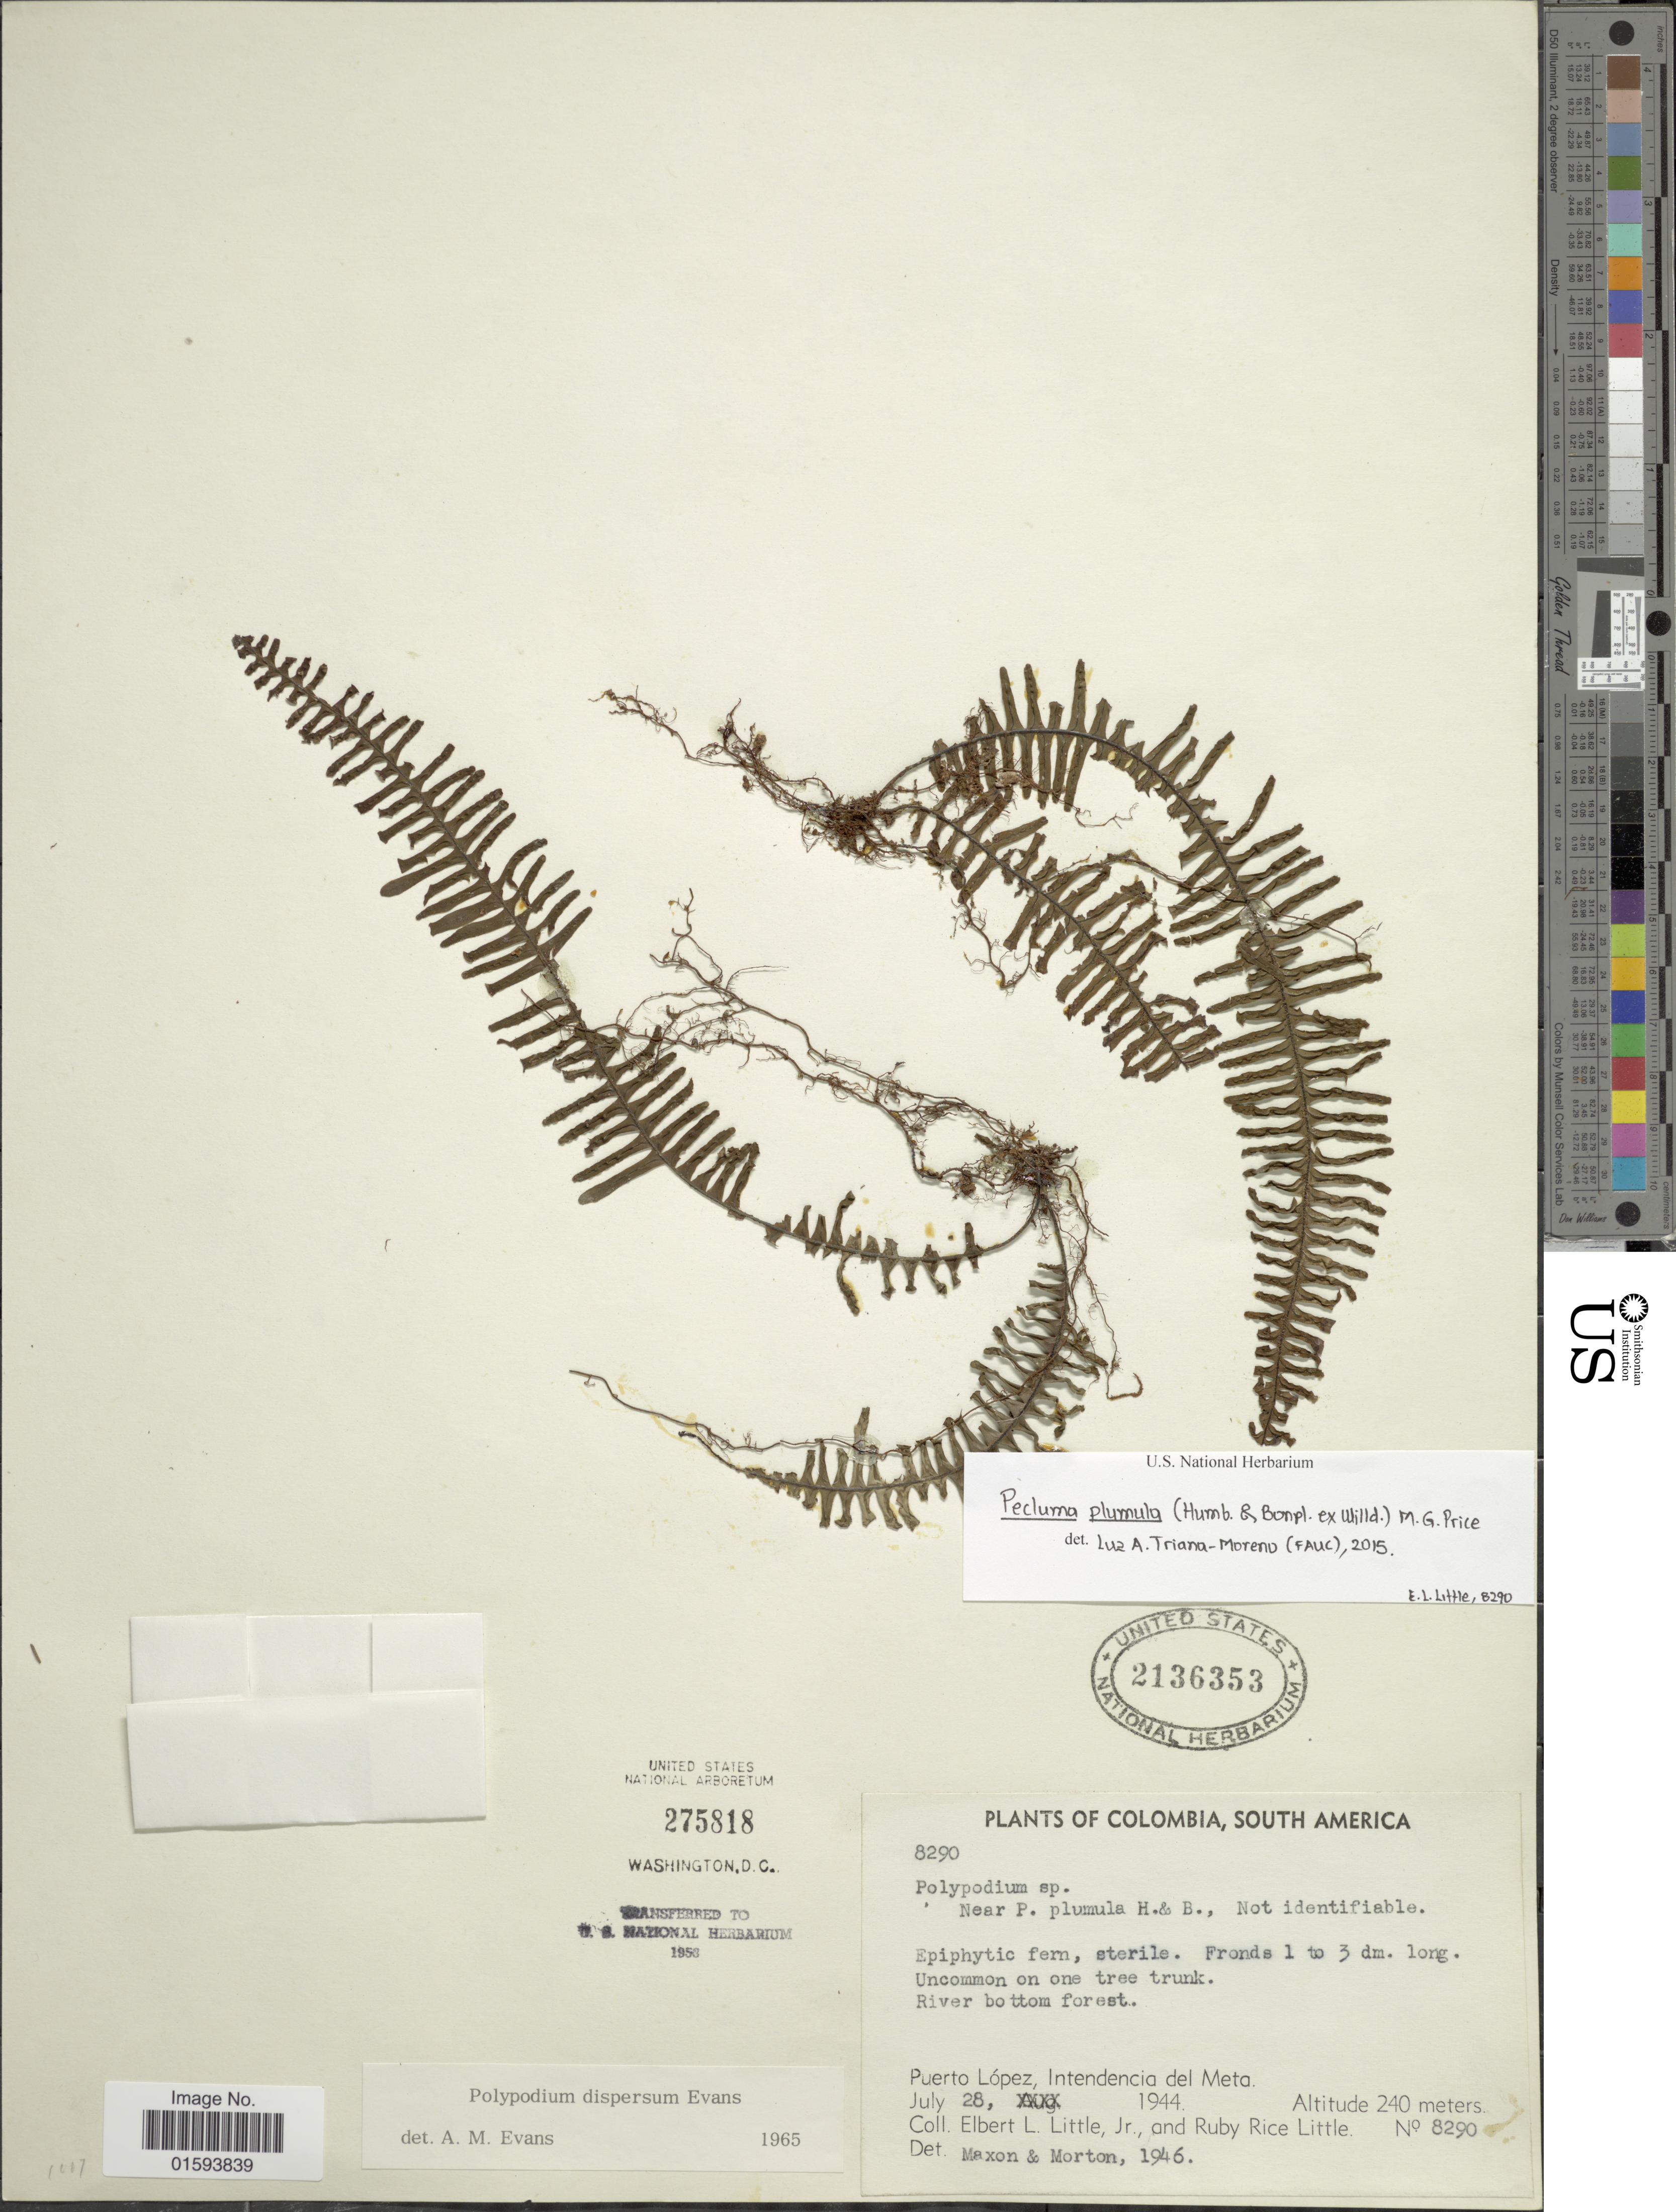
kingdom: Plantae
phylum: Tracheophyta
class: Polypodiopsida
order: Polypodiales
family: Polypodiaceae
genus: Pecluma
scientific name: Pecluma plumula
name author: (Humb. & Bonpl. ex Willd.) M.G. Price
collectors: E. L. Little & R. R. Little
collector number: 8290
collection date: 1944-07-28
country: Colombia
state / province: Meta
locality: Puerto Lopez, Intendencia del Meta.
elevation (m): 240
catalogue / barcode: US 2136353